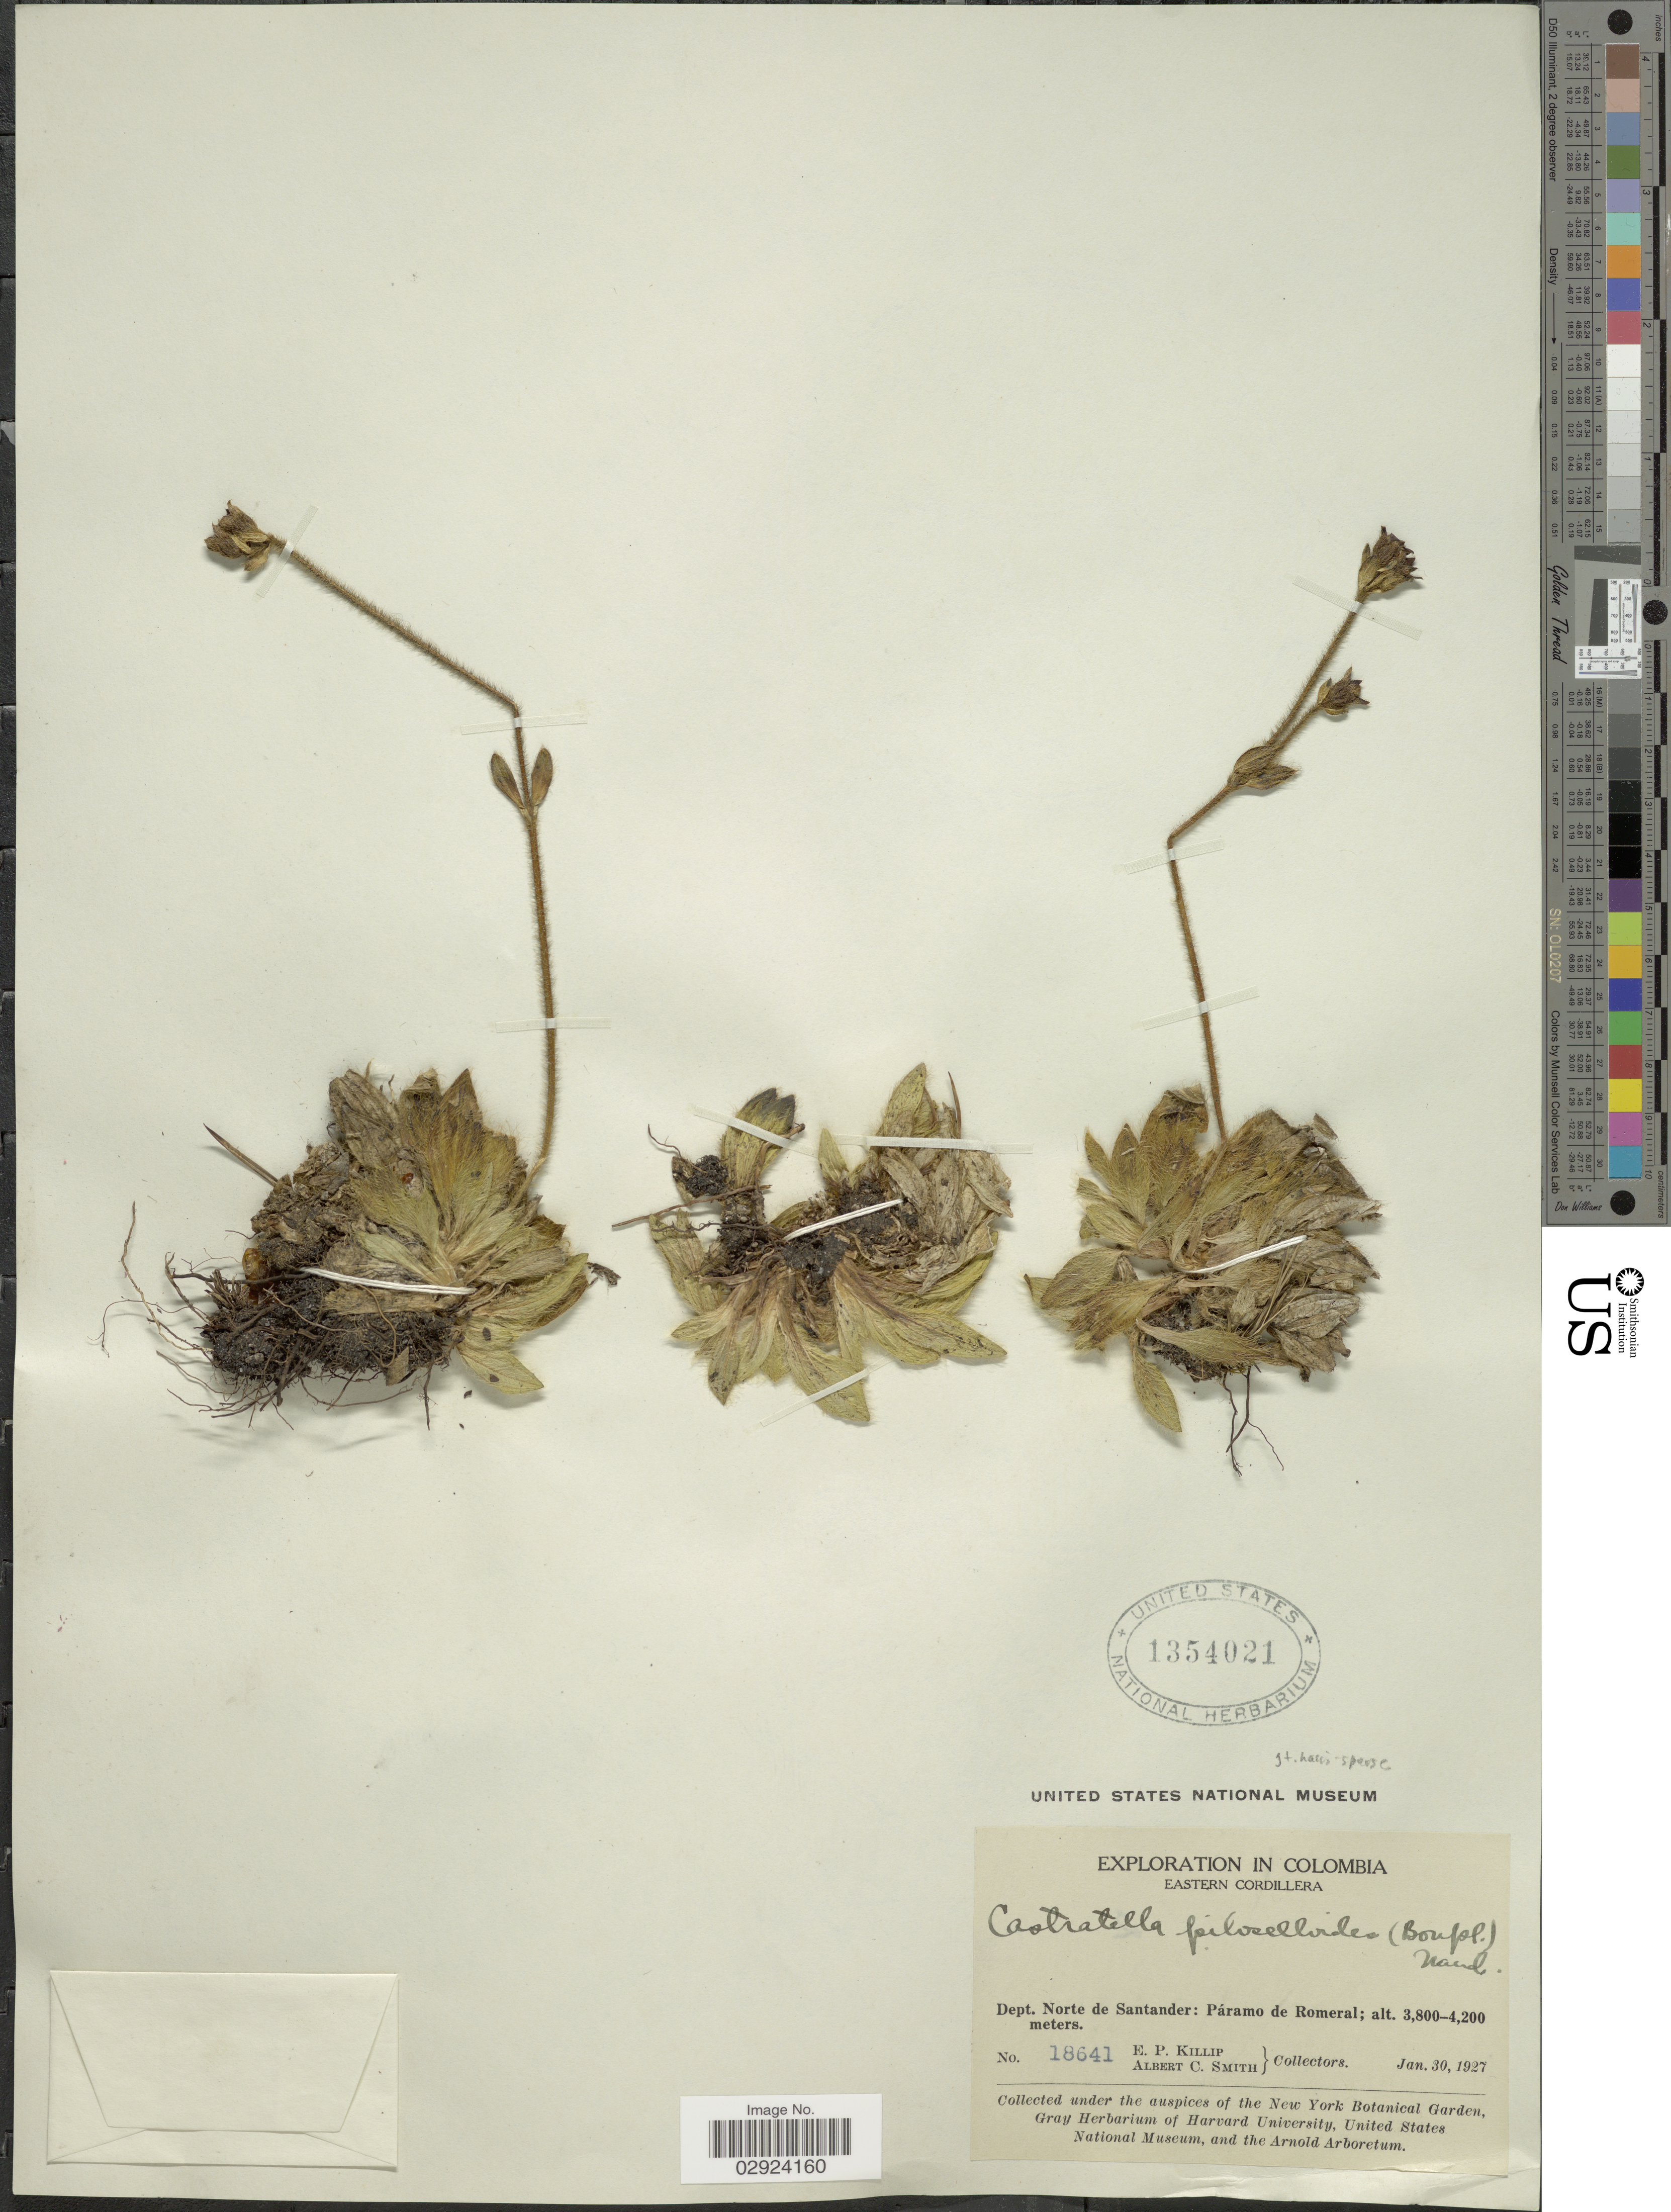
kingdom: Plantae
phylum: Tracheophyta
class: Magnoliopsida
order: Myrtales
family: Melastomataceae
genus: Castratella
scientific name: Castratella piloselloides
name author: (Bonpl.) Naudin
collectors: E. P. Killip & A. C. Smith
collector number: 18641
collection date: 1927-01-30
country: Colombia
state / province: Norte de Santander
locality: Eastern Cordillera, Dept. Norte de Santander: Páramo de Romeral.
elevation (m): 3800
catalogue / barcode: US 1354021